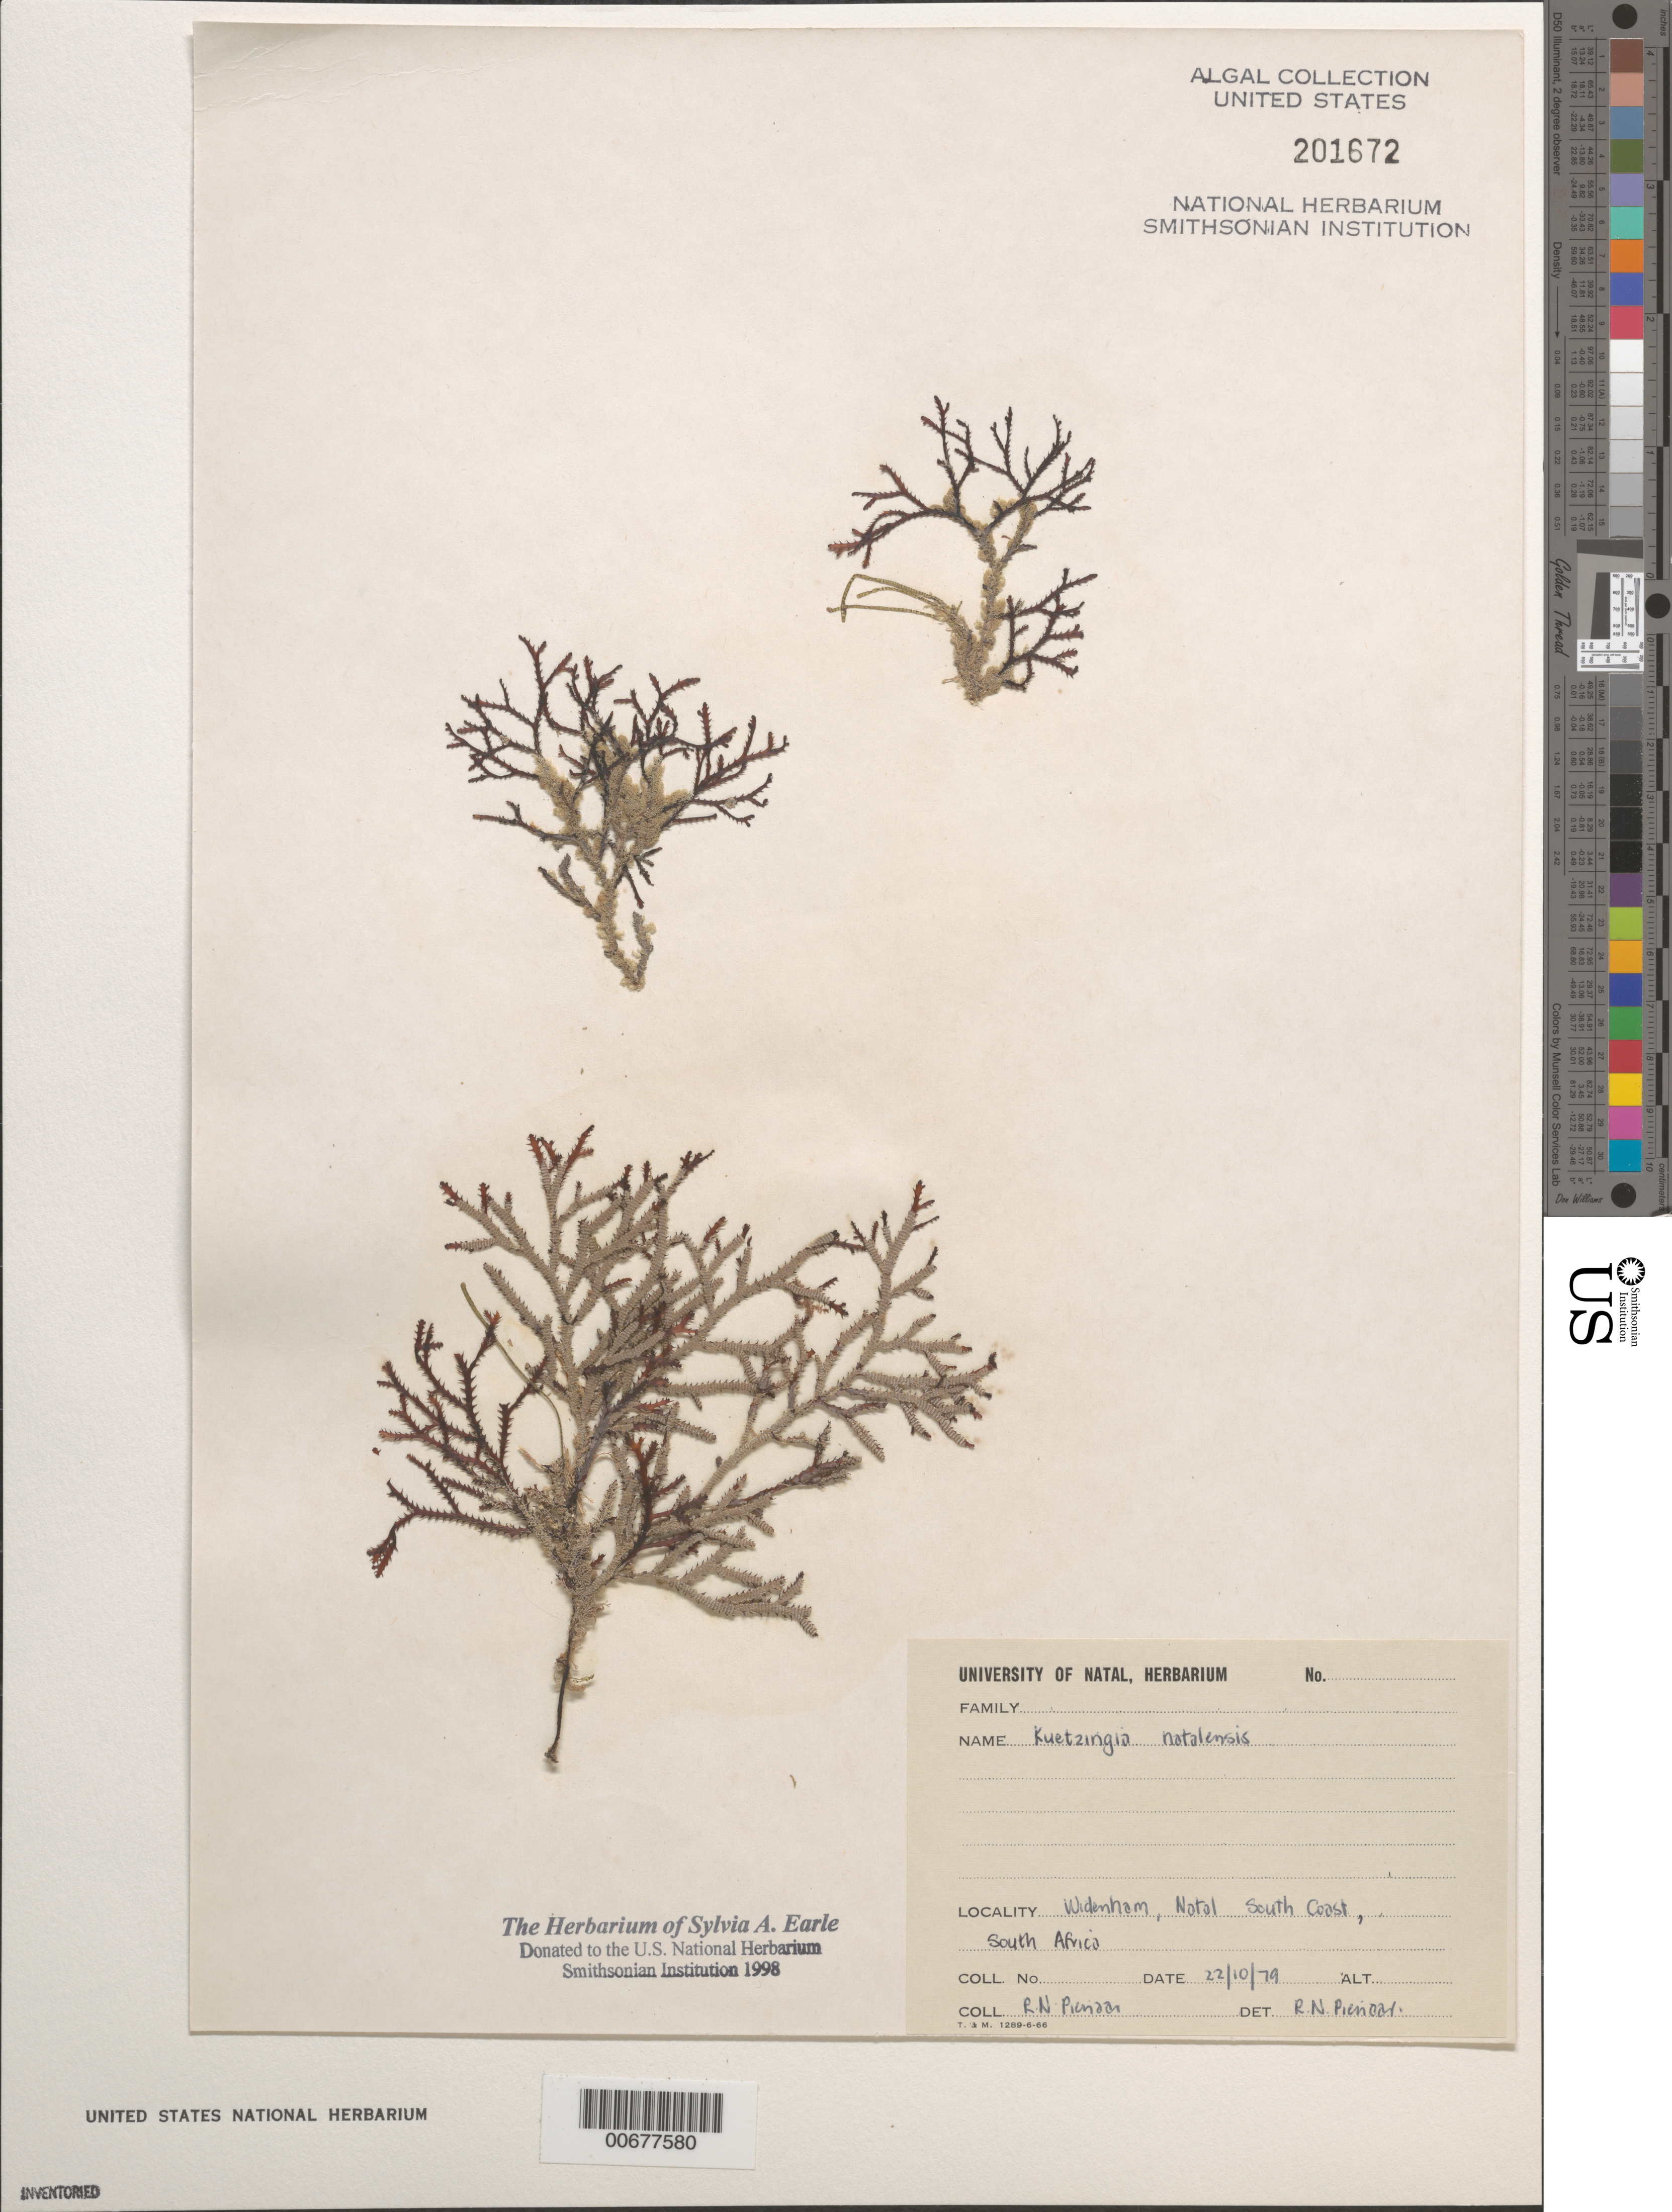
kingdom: Plantae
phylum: Rhodophyta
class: Florideophyceae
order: Ceramiales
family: Rhodomelaceae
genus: Kentrophora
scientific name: Kentrophora natalensis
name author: (J. Agardh) S.M.Wilson & G.T.Kraft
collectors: R. Pienaar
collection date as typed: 22 Oct 1979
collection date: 1979-10-22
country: South Africa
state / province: KwaZulu-Natal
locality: Widenham, South Coast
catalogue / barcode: US 201672